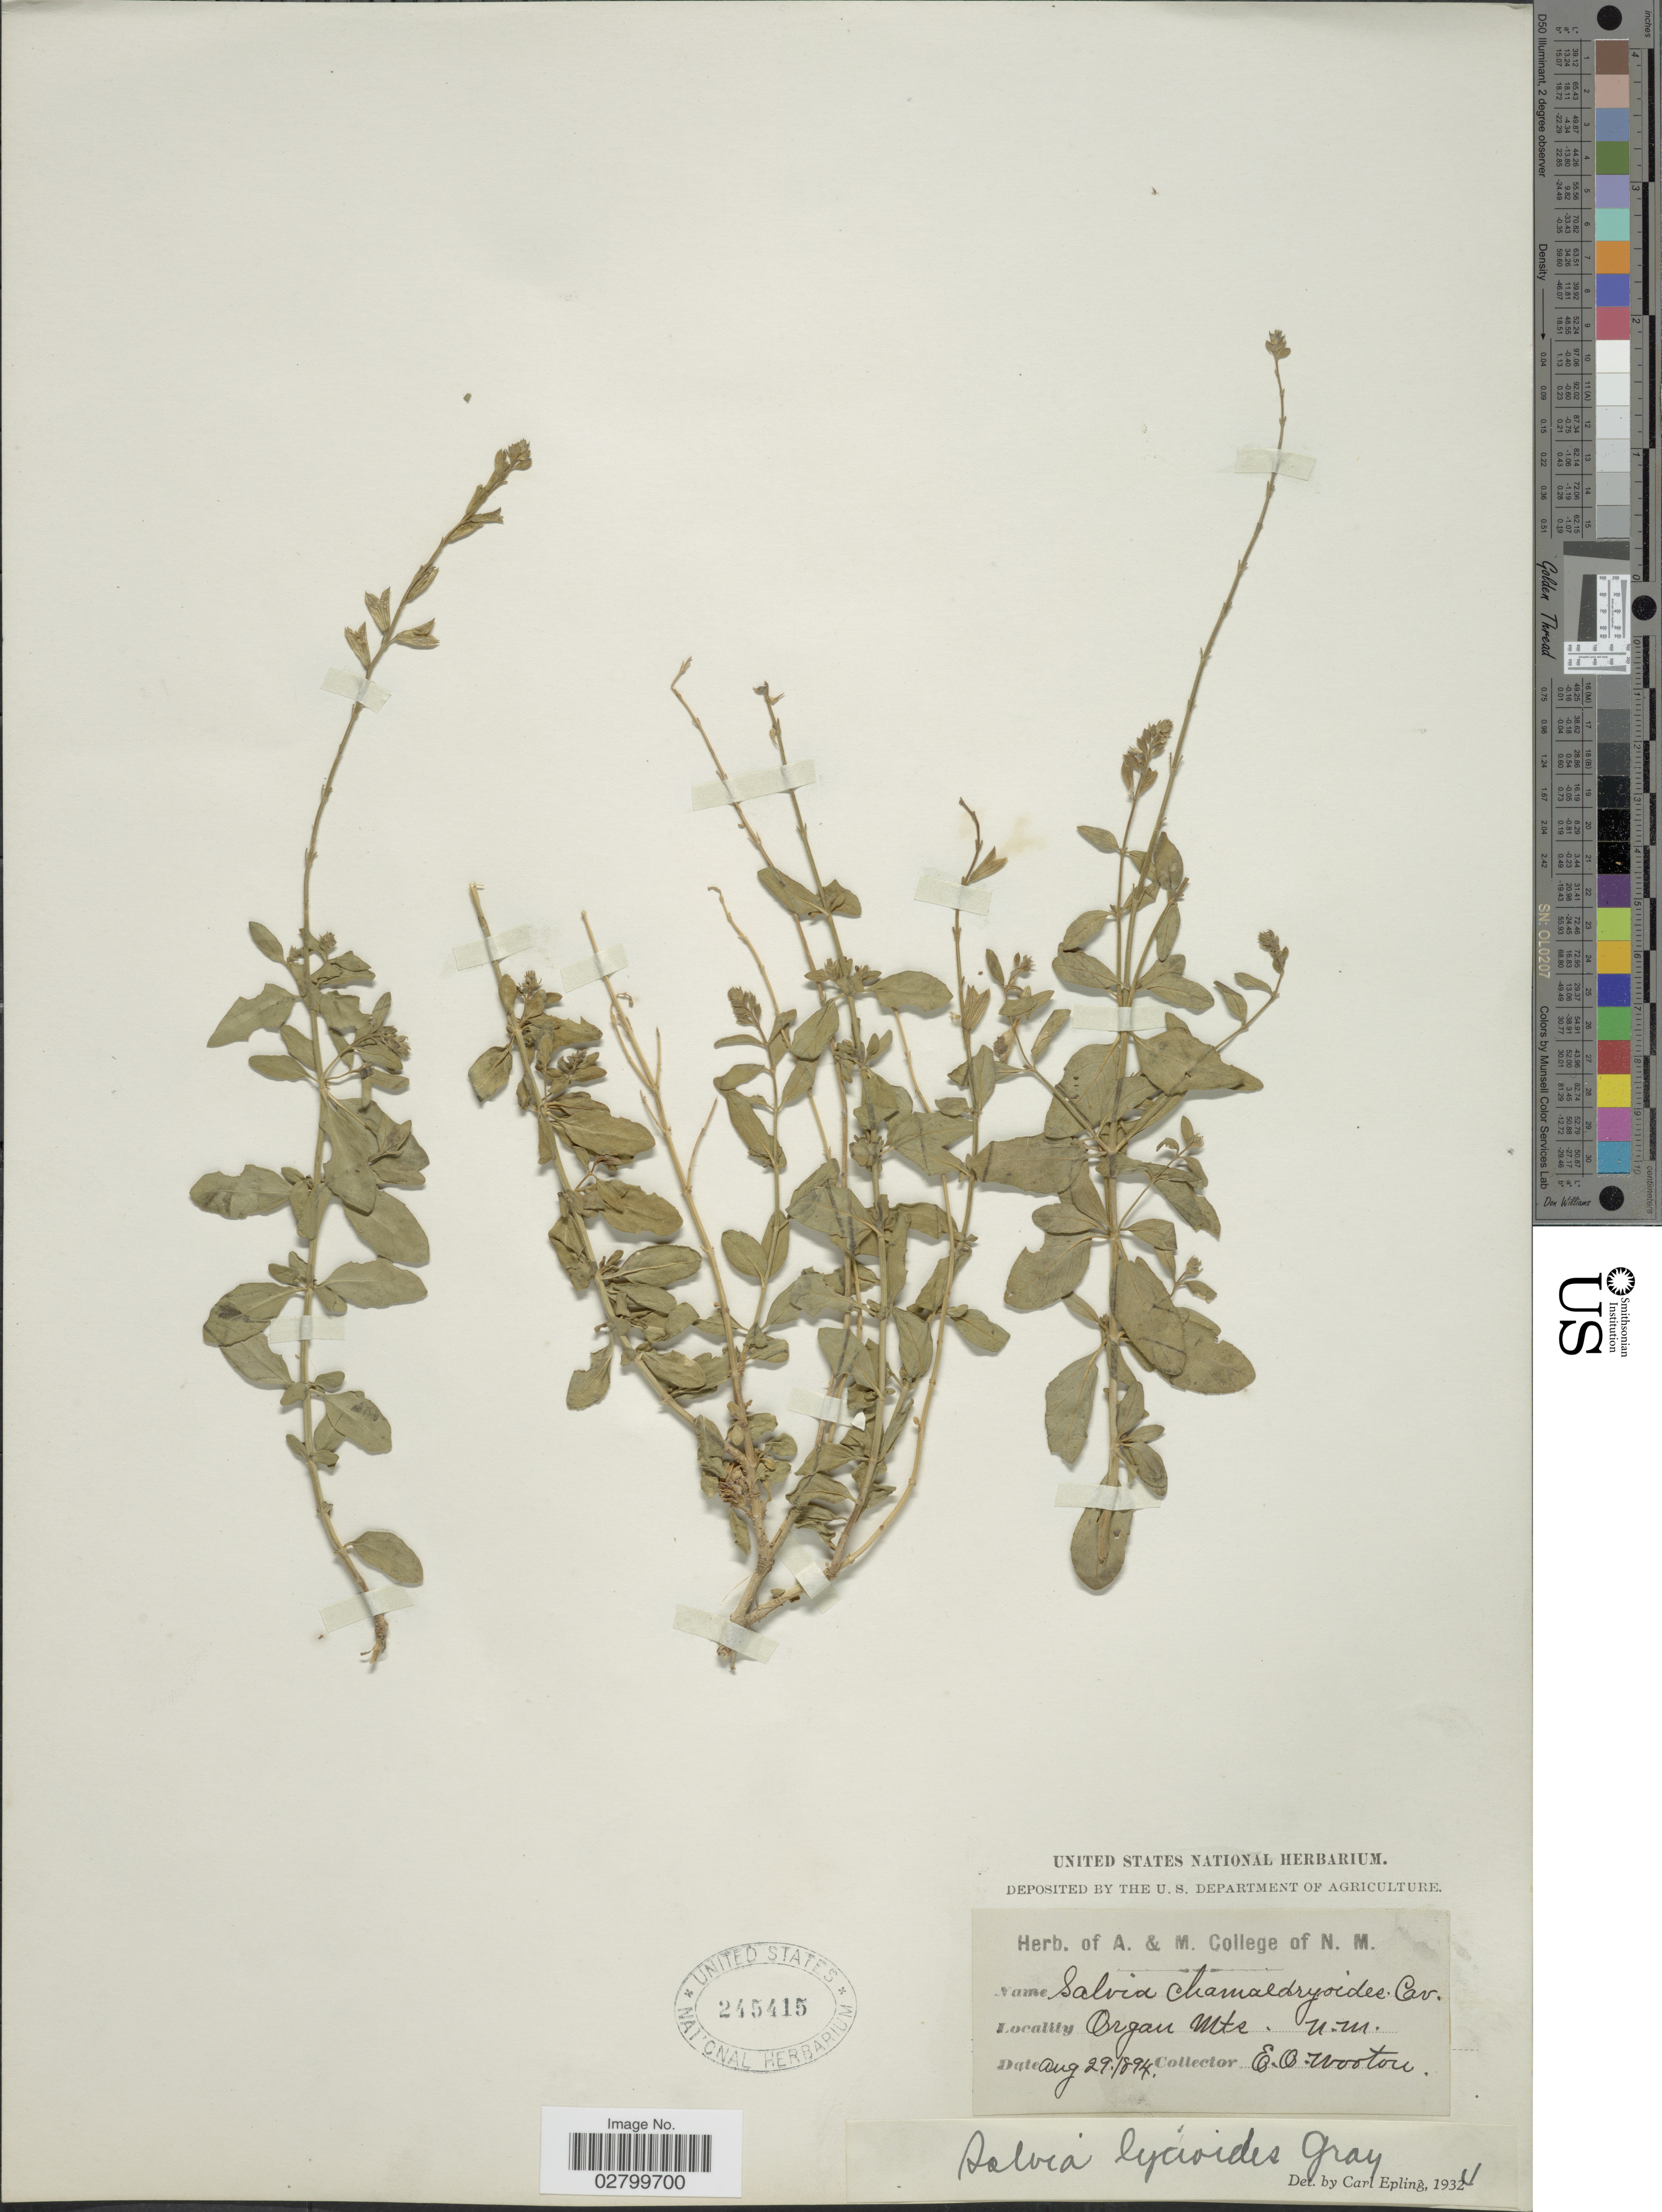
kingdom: Plantae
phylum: Tracheophyta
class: Magnoliopsida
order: Lamiales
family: Lamiaceae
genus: Salvia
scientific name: Salvia lycioides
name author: A. Gray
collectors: E. O. Wooton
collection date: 1894-08-29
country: United States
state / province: New Mexico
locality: Organ Mts. N.M.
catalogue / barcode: US 245415